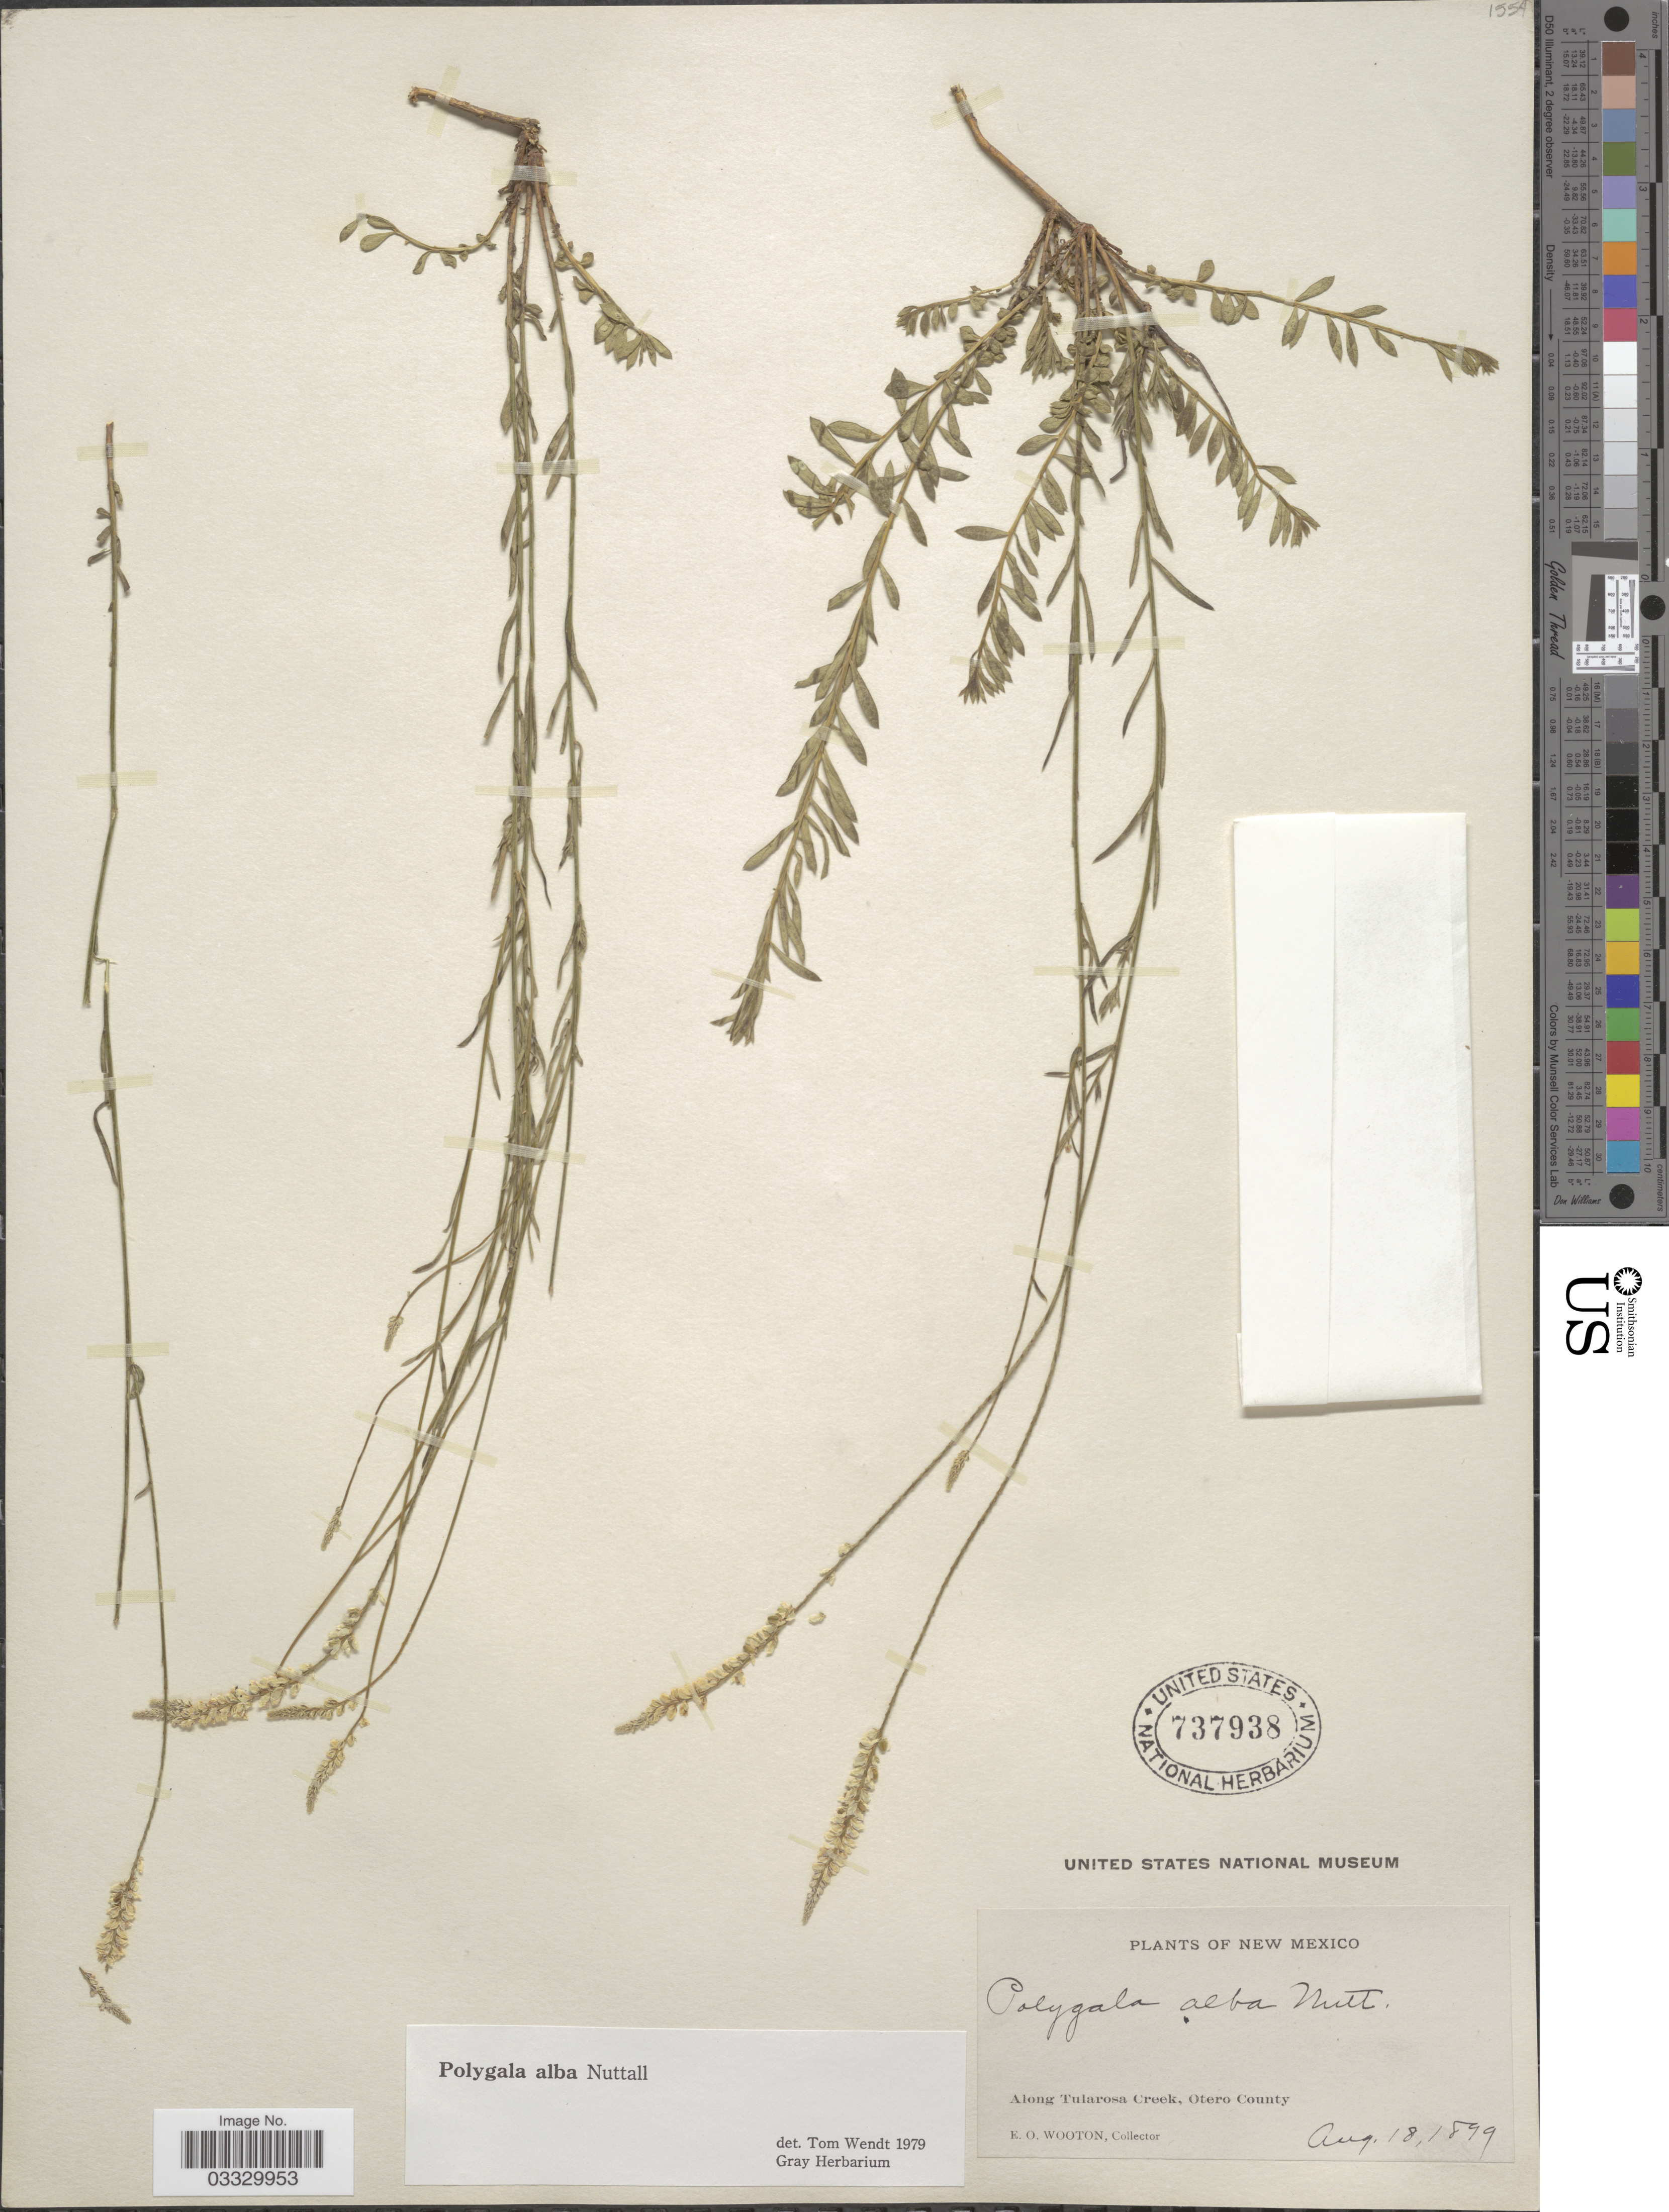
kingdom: Plantae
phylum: Tracheophyta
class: Magnoliopsida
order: Fabales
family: Polygalaceae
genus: Polygala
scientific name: Polygala alba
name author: Nutt.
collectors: E. O. Wooton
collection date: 1899-08-18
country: United States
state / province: New Mexico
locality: Along Tularosa Creek, Otero County.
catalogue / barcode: US 737938